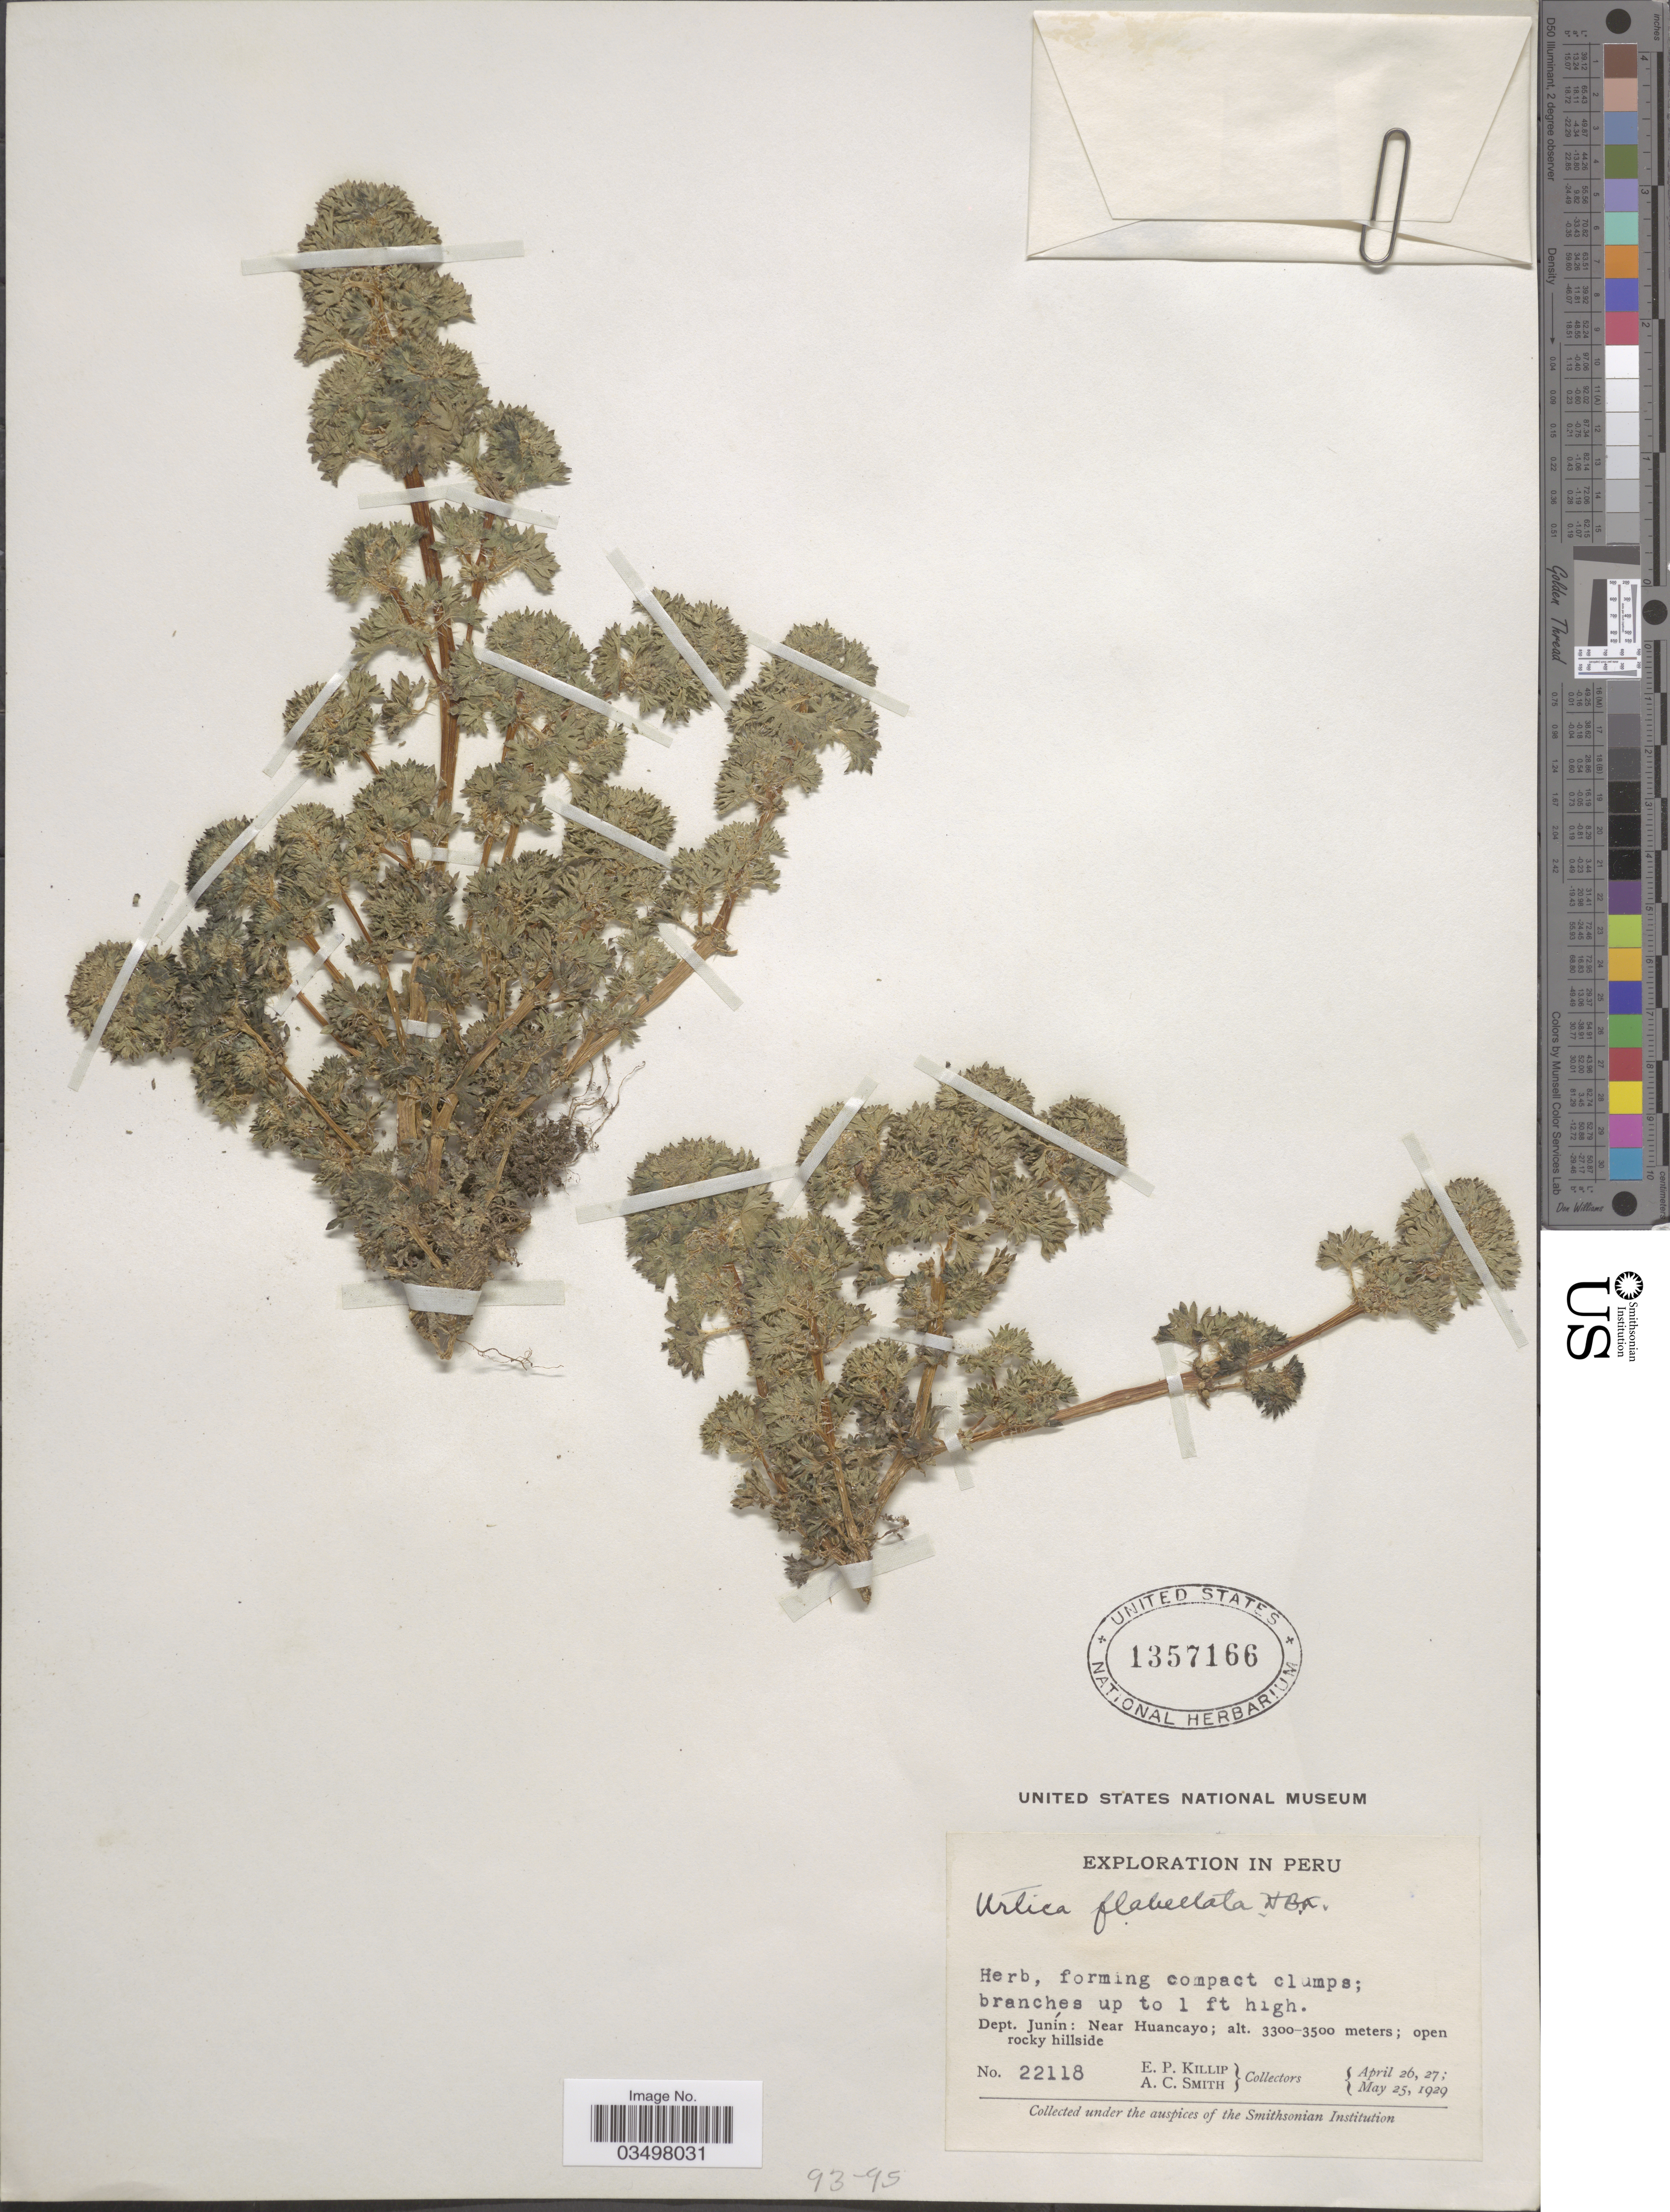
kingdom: Plantae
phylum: Tracheophyta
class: Magnoliopsida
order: Rosales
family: Urticaceae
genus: Urtica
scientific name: Urtica flabellata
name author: Kunth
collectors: E. P. Killip & A. C. Smith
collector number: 22118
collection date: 1929-04-26/1929-05-25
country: Peru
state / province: Junín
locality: Dept. Junín: Near Huancayo.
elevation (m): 3300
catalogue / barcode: US 1357166